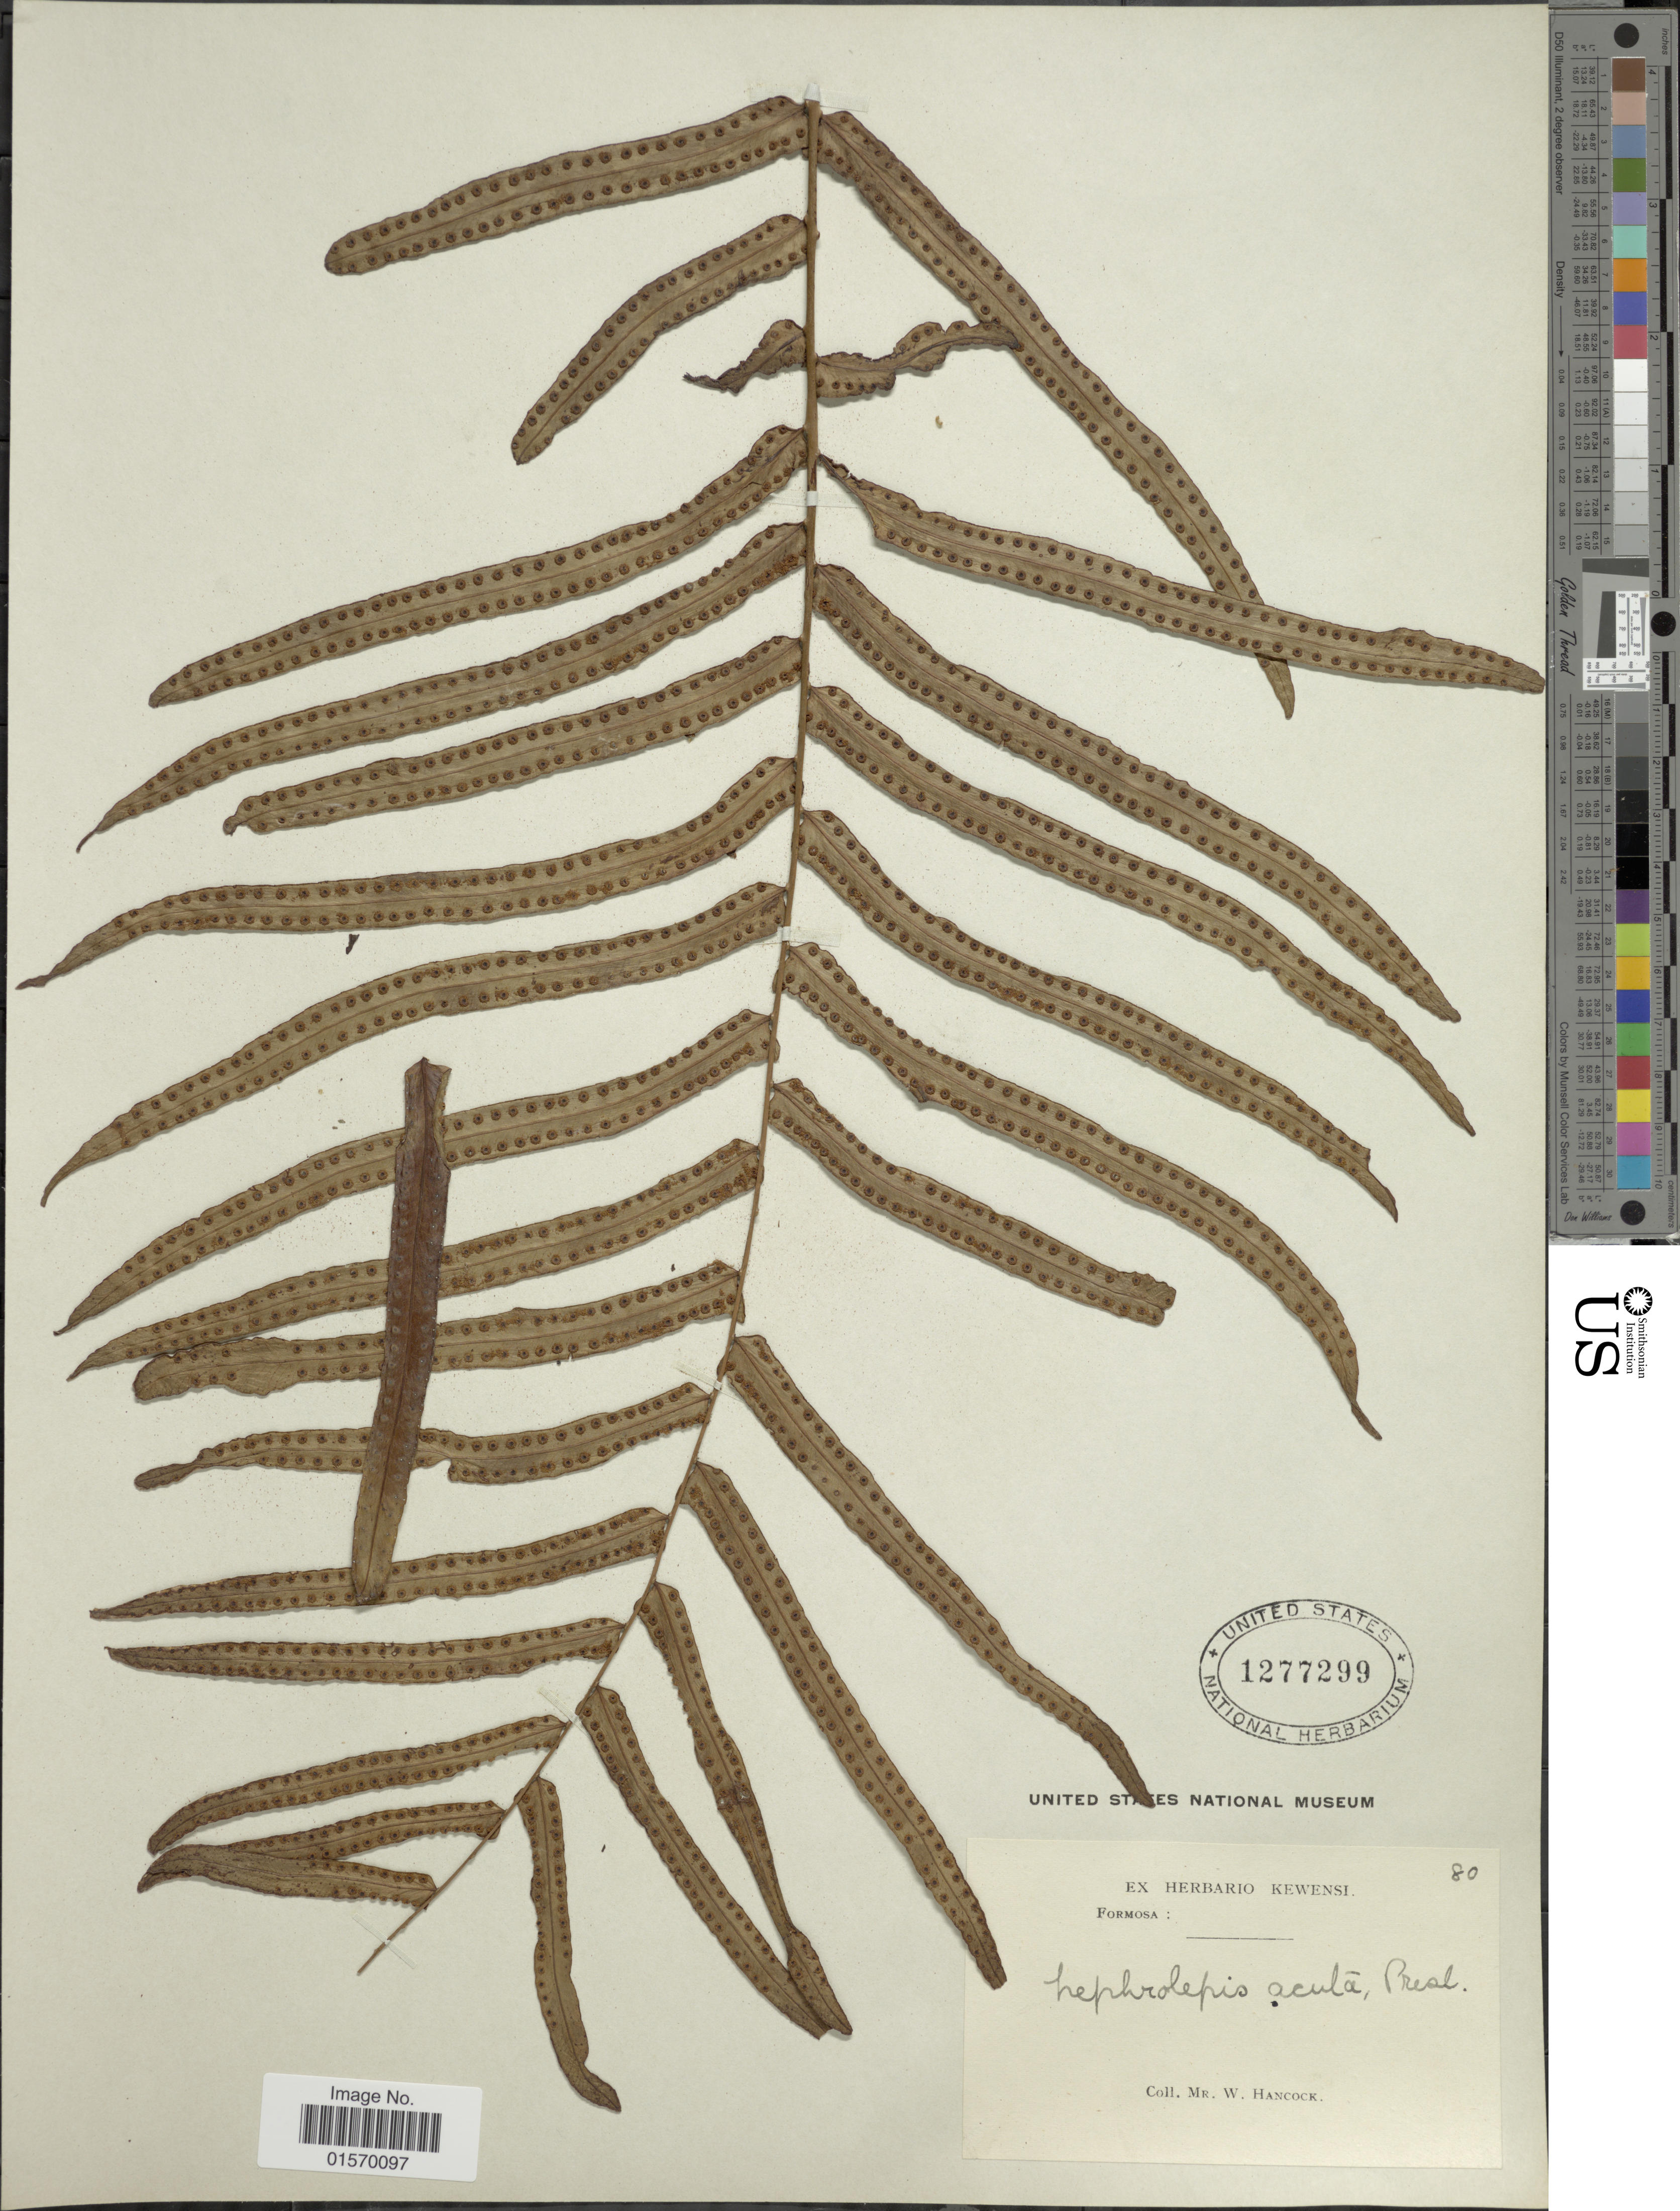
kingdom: Plantae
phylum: Tracheophyta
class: Polypodiopsida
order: Polypodiales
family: Nephrolepidaceae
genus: Nephrolepis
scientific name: Nephrolepis biserrata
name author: (Sw.) Schott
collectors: W. Hancock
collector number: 80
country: Taiwan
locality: Formosa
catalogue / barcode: US 1277299